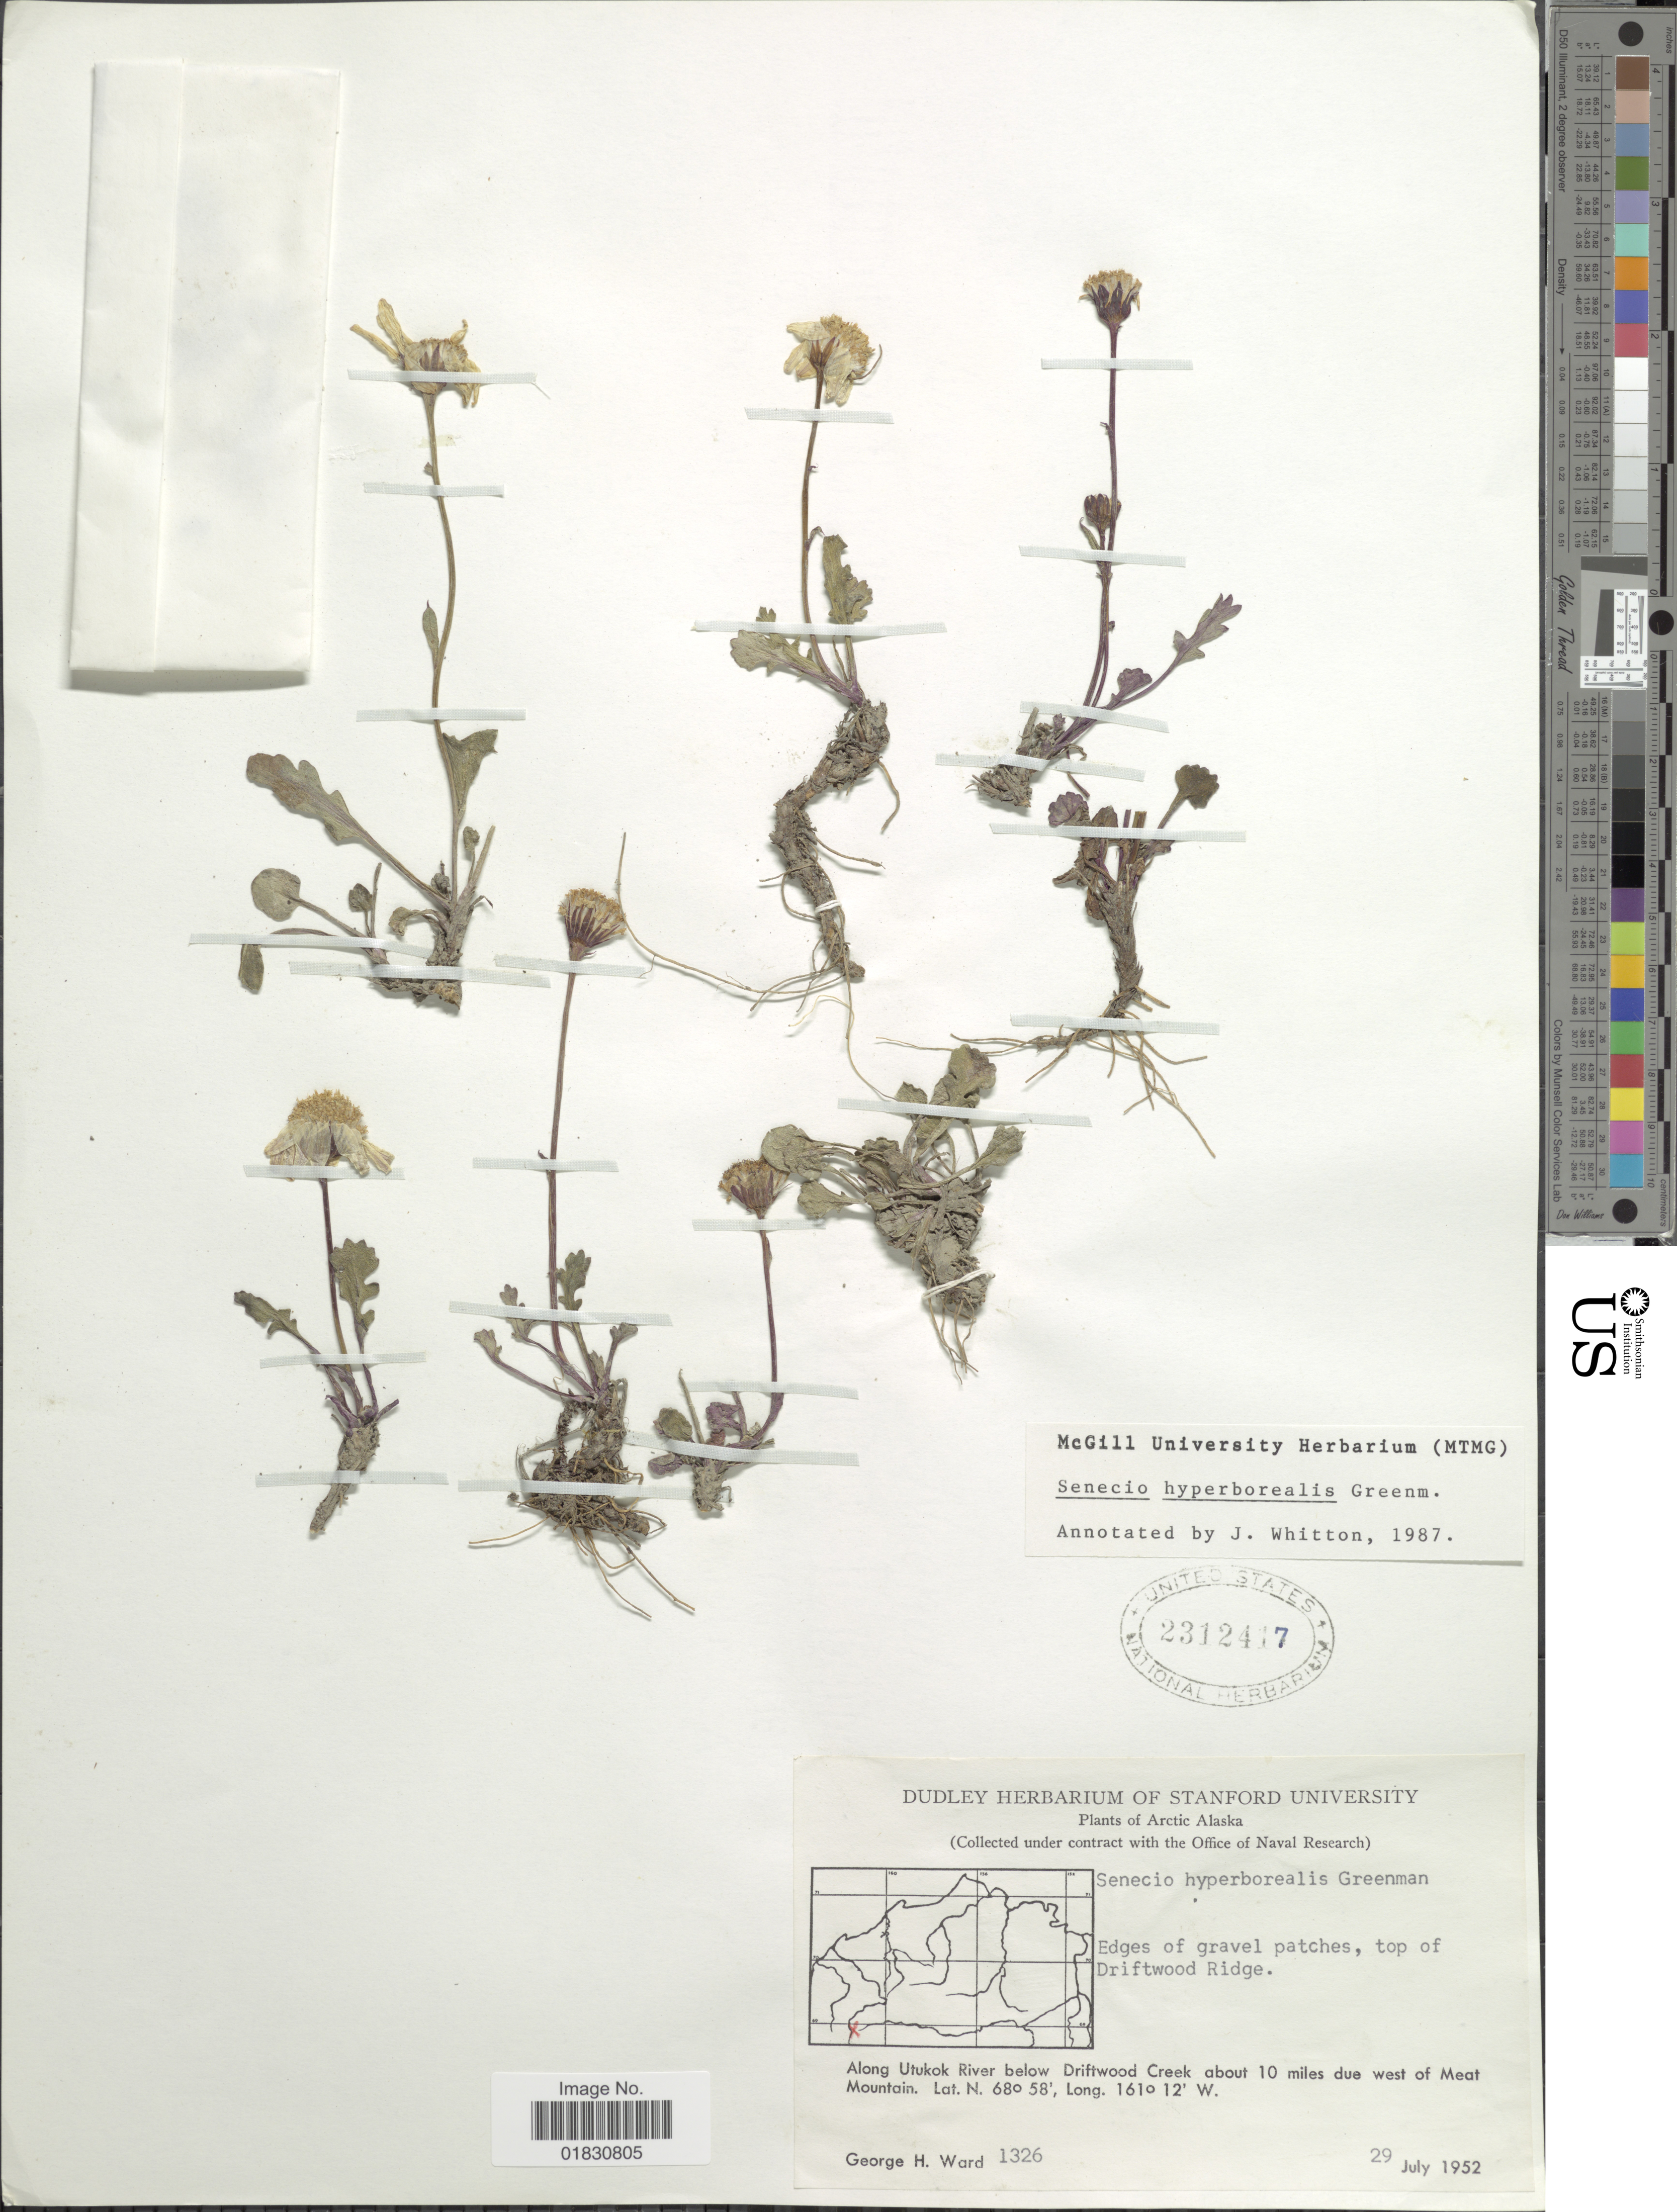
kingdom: Plantae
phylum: Tracheophyta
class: Magnoliopsida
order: Asterales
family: Asteraceae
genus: Packera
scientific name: Packera hyperborealis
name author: (Greene) Á. Löve & D. Löve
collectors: G. H. Ward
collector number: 1326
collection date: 1952-07-29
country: United States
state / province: Alaska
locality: Arctic Alaska, Top of Driftwood Ridge, Along Utukok below Driftwood Creek about 10 miles due west of Meat Mountain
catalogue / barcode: US 2312417